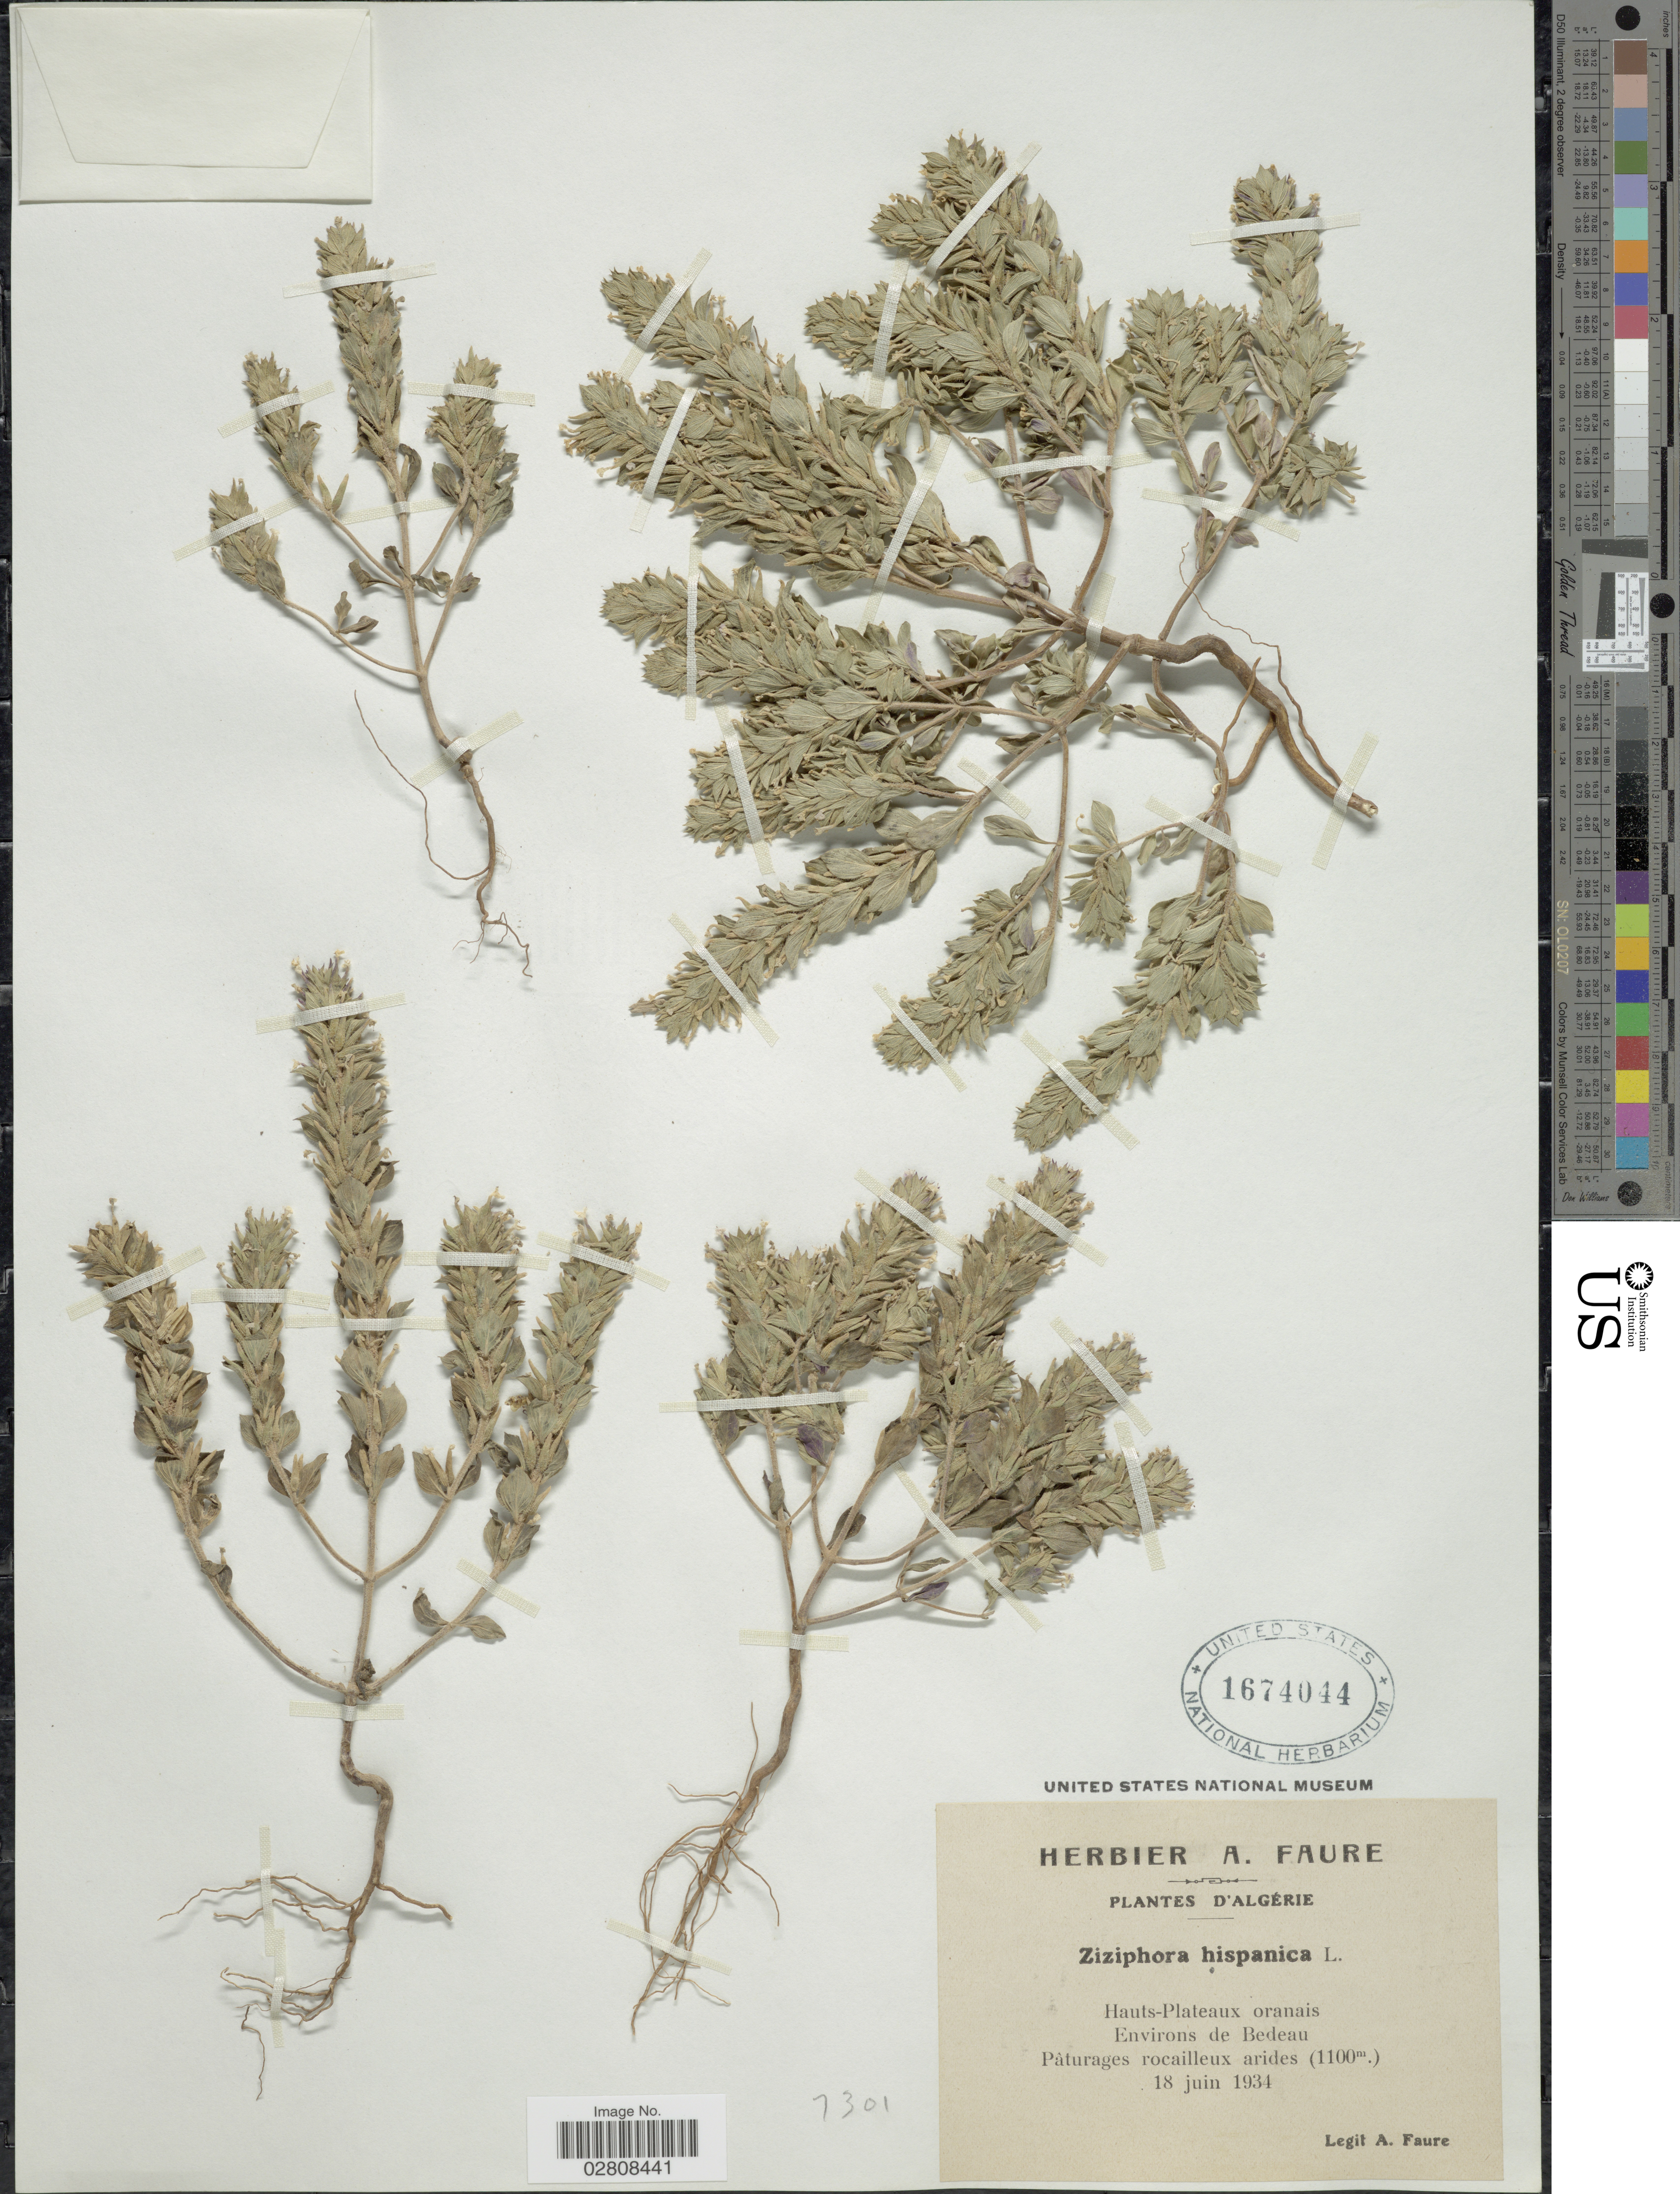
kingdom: Plantae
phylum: Tracheophyta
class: Magnoliopsida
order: Lamiales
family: Lamiaceae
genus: Ziziphora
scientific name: Ziziphora hispanica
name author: L.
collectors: A. Faure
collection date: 1934-06-18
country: Algeria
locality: Hauts-Plateaux oranais. Environs de Bedeau. Pàturages rocailleux arides.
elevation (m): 1100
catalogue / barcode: US 1674044